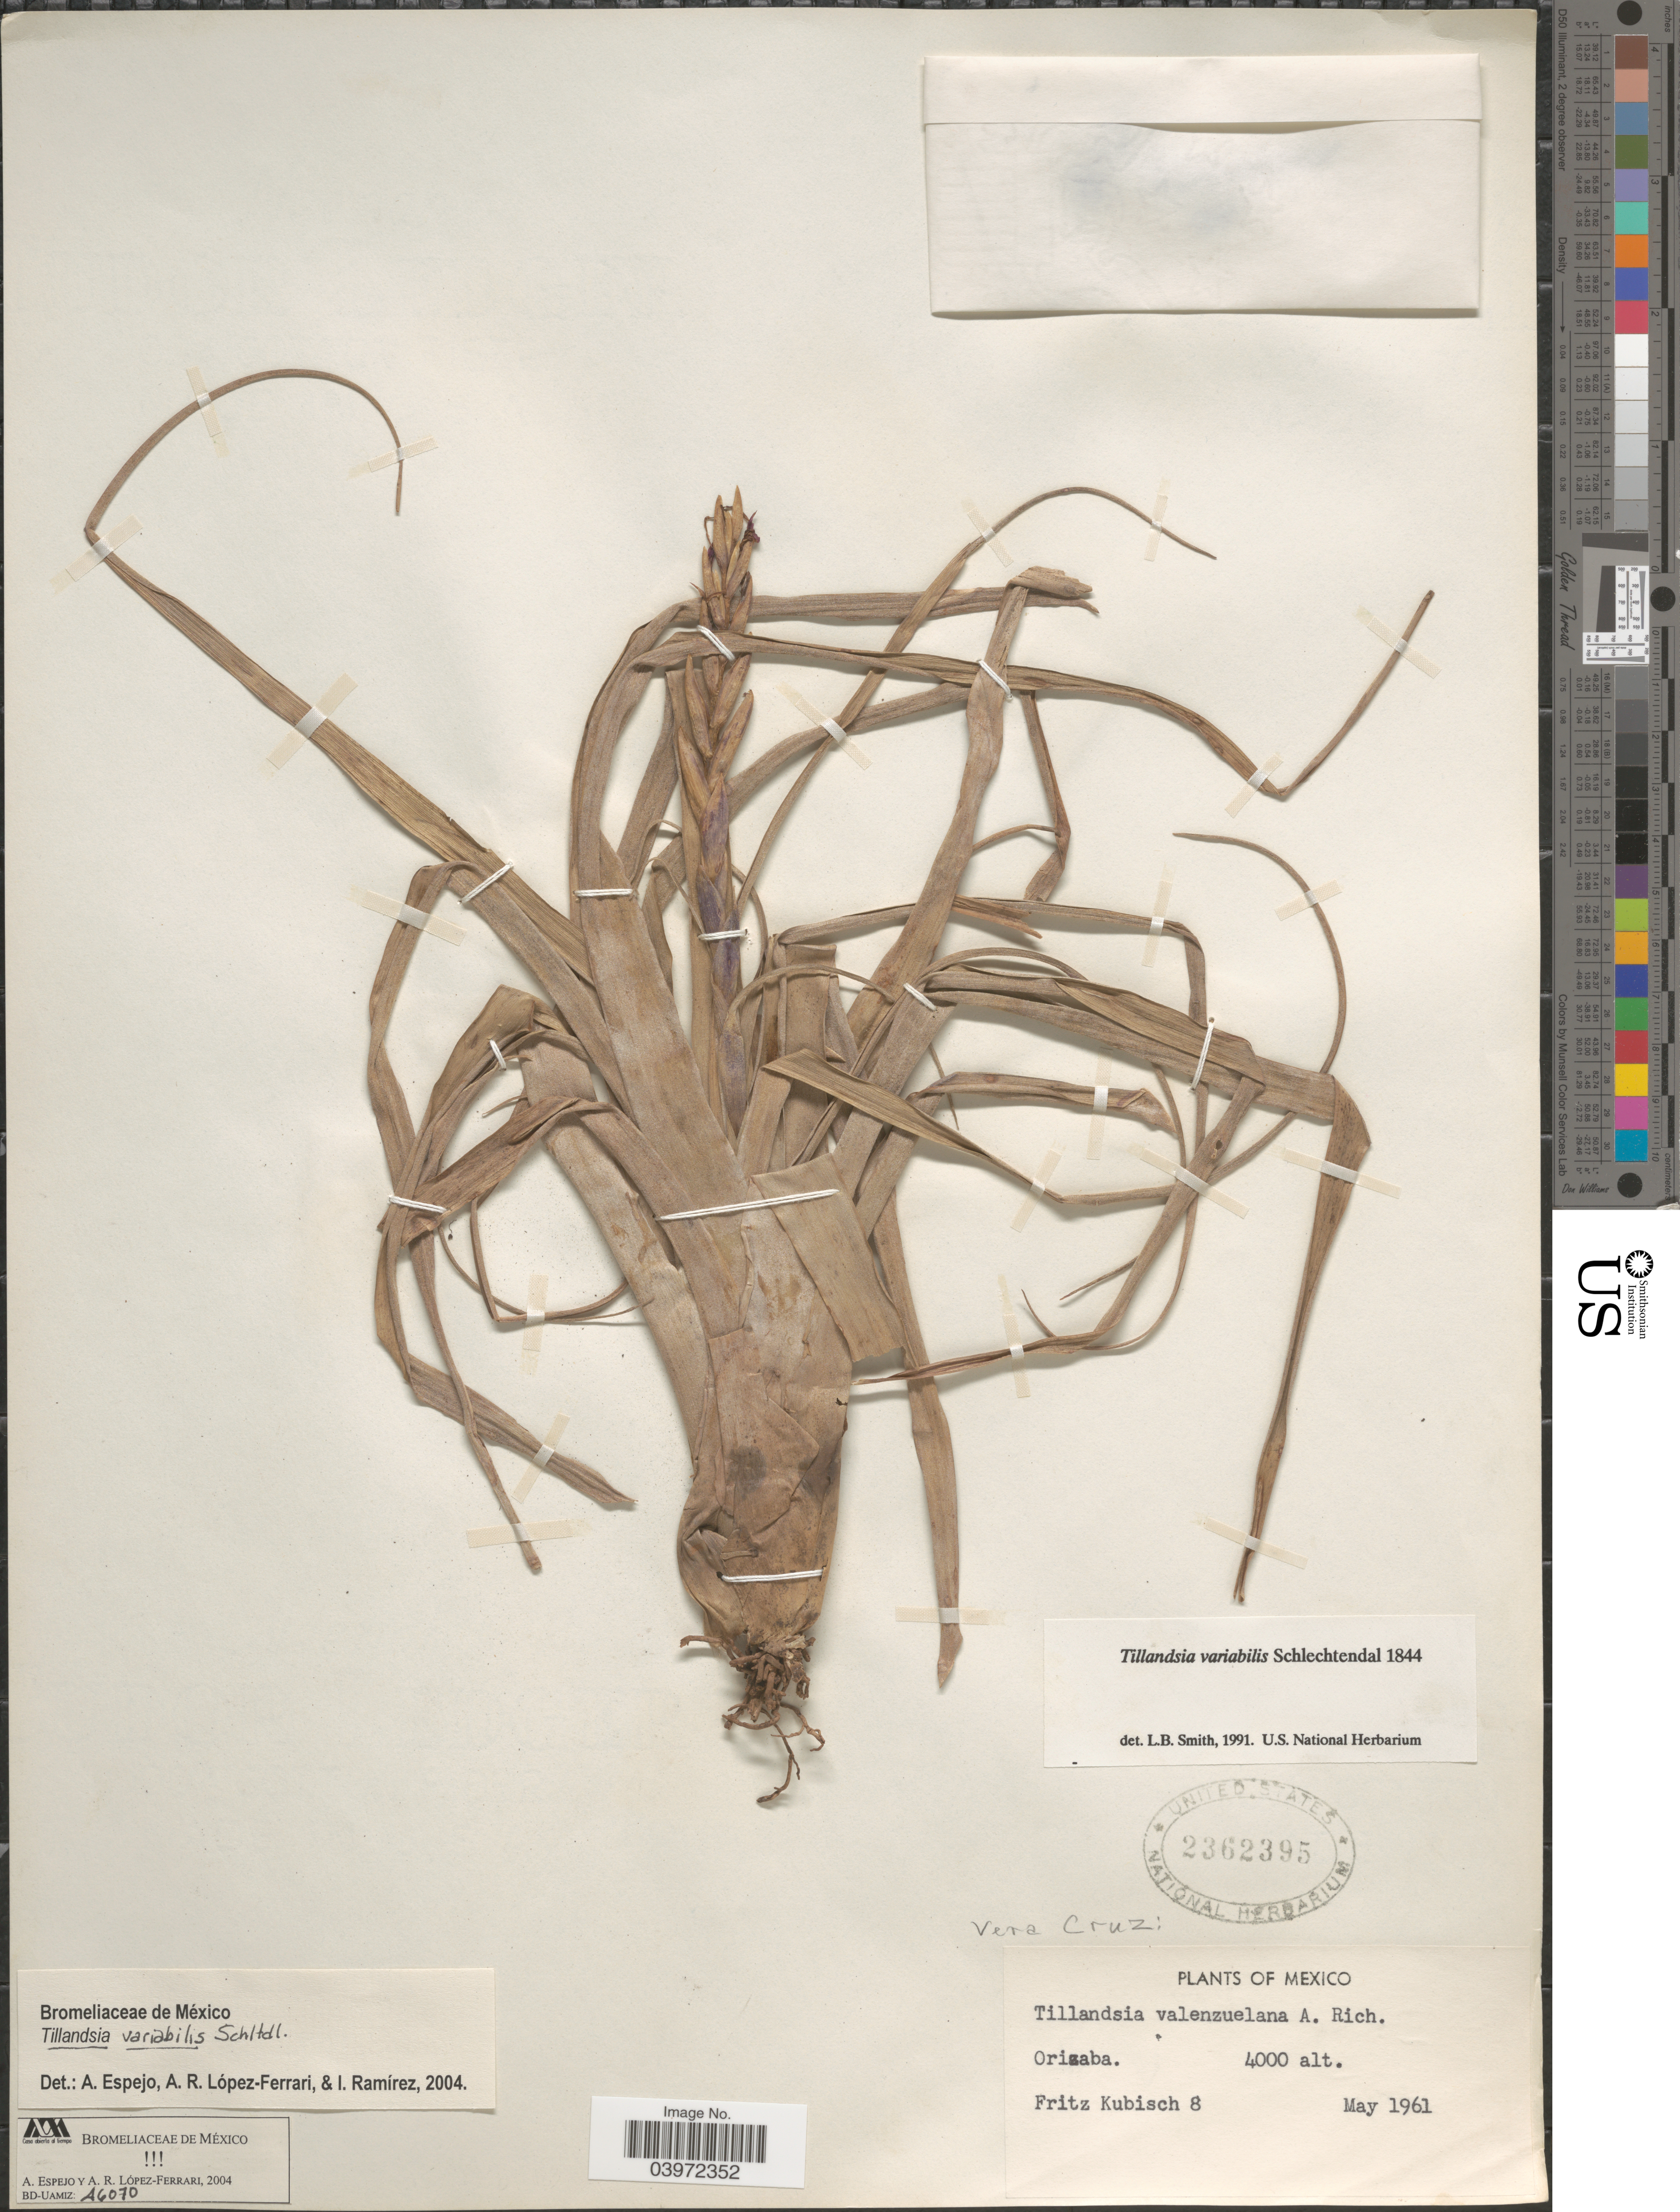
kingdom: Plantae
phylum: Tracheophyta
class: Liliopsida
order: Poales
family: Bromeliaceae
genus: Tillandsia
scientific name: Tillandsia variabilis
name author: Schltdl.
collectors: F. Kubisch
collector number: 8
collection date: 1961-05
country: Mexico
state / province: Veracruz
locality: Vera Cruz: Orizaba.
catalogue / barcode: US 2362395